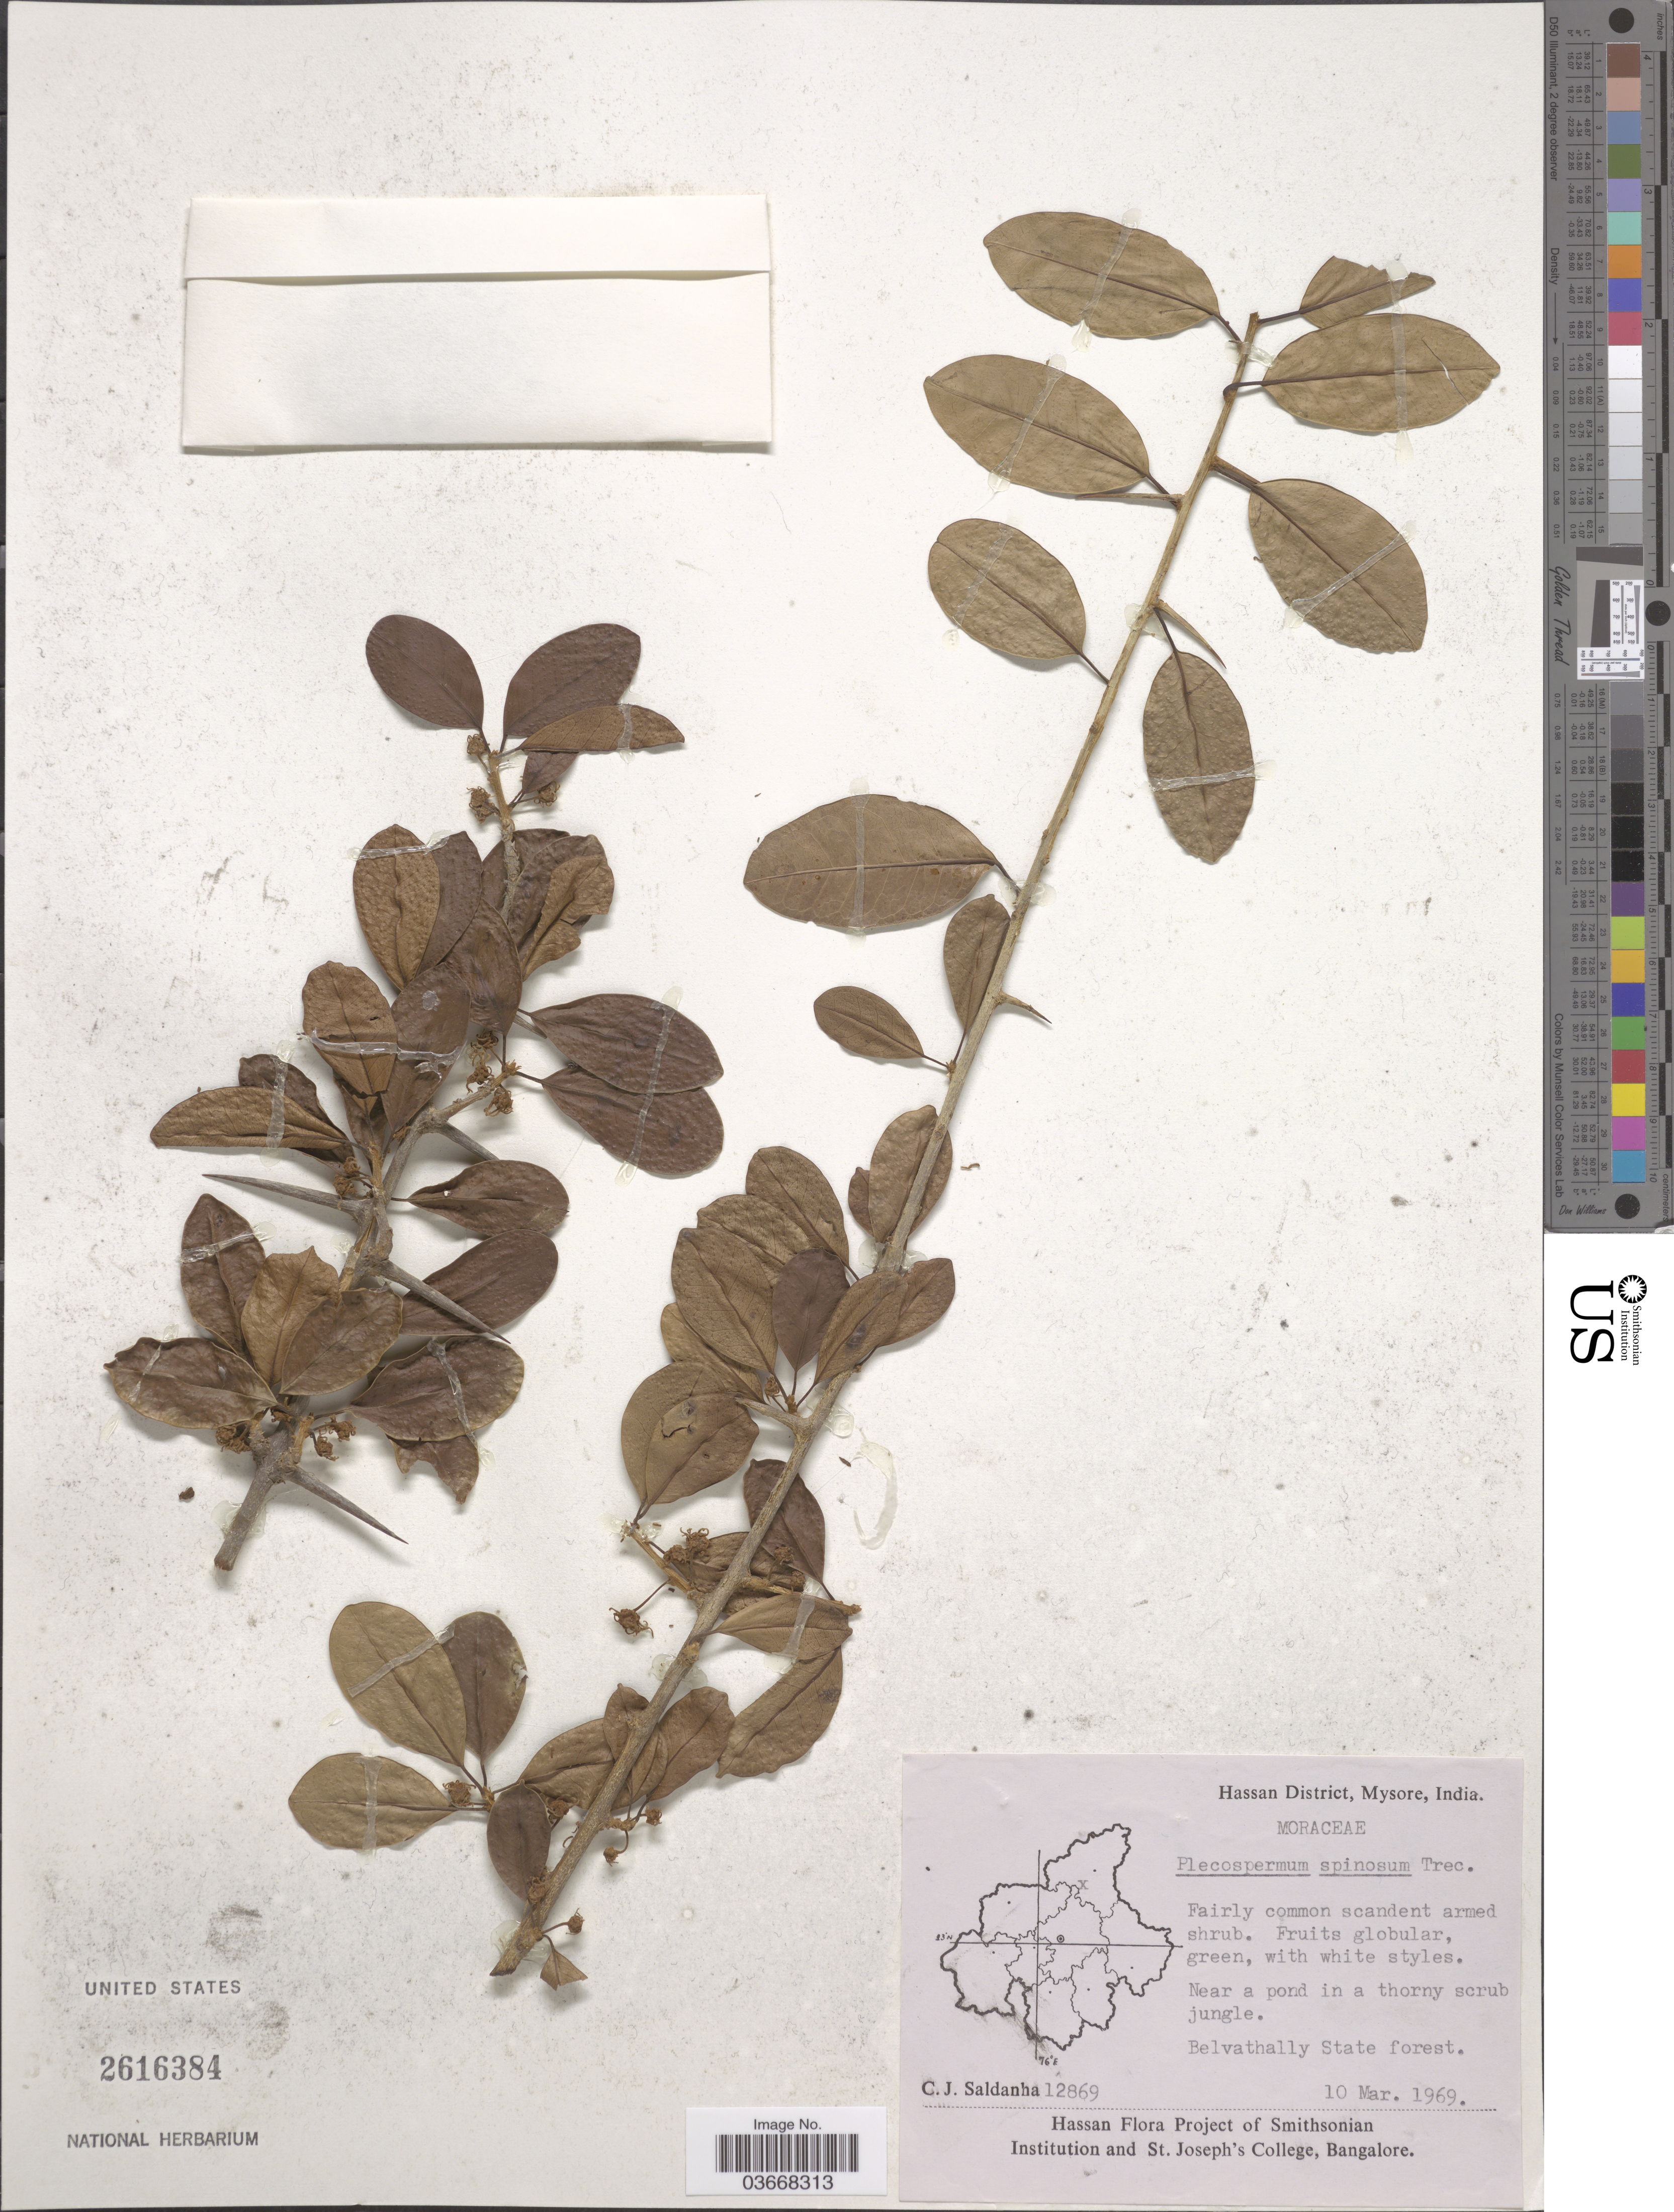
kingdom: Plantae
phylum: Tracheophyta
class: Magnoliopsida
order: Rosales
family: Moraceae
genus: Maclura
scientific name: Maclura spinosa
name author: (Willd.) C.C. Berg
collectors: C. J. Saldanha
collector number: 12869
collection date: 1969-03-10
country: India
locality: Hassan District, Mysore. Belvathally State forest.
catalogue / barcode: US 2616384